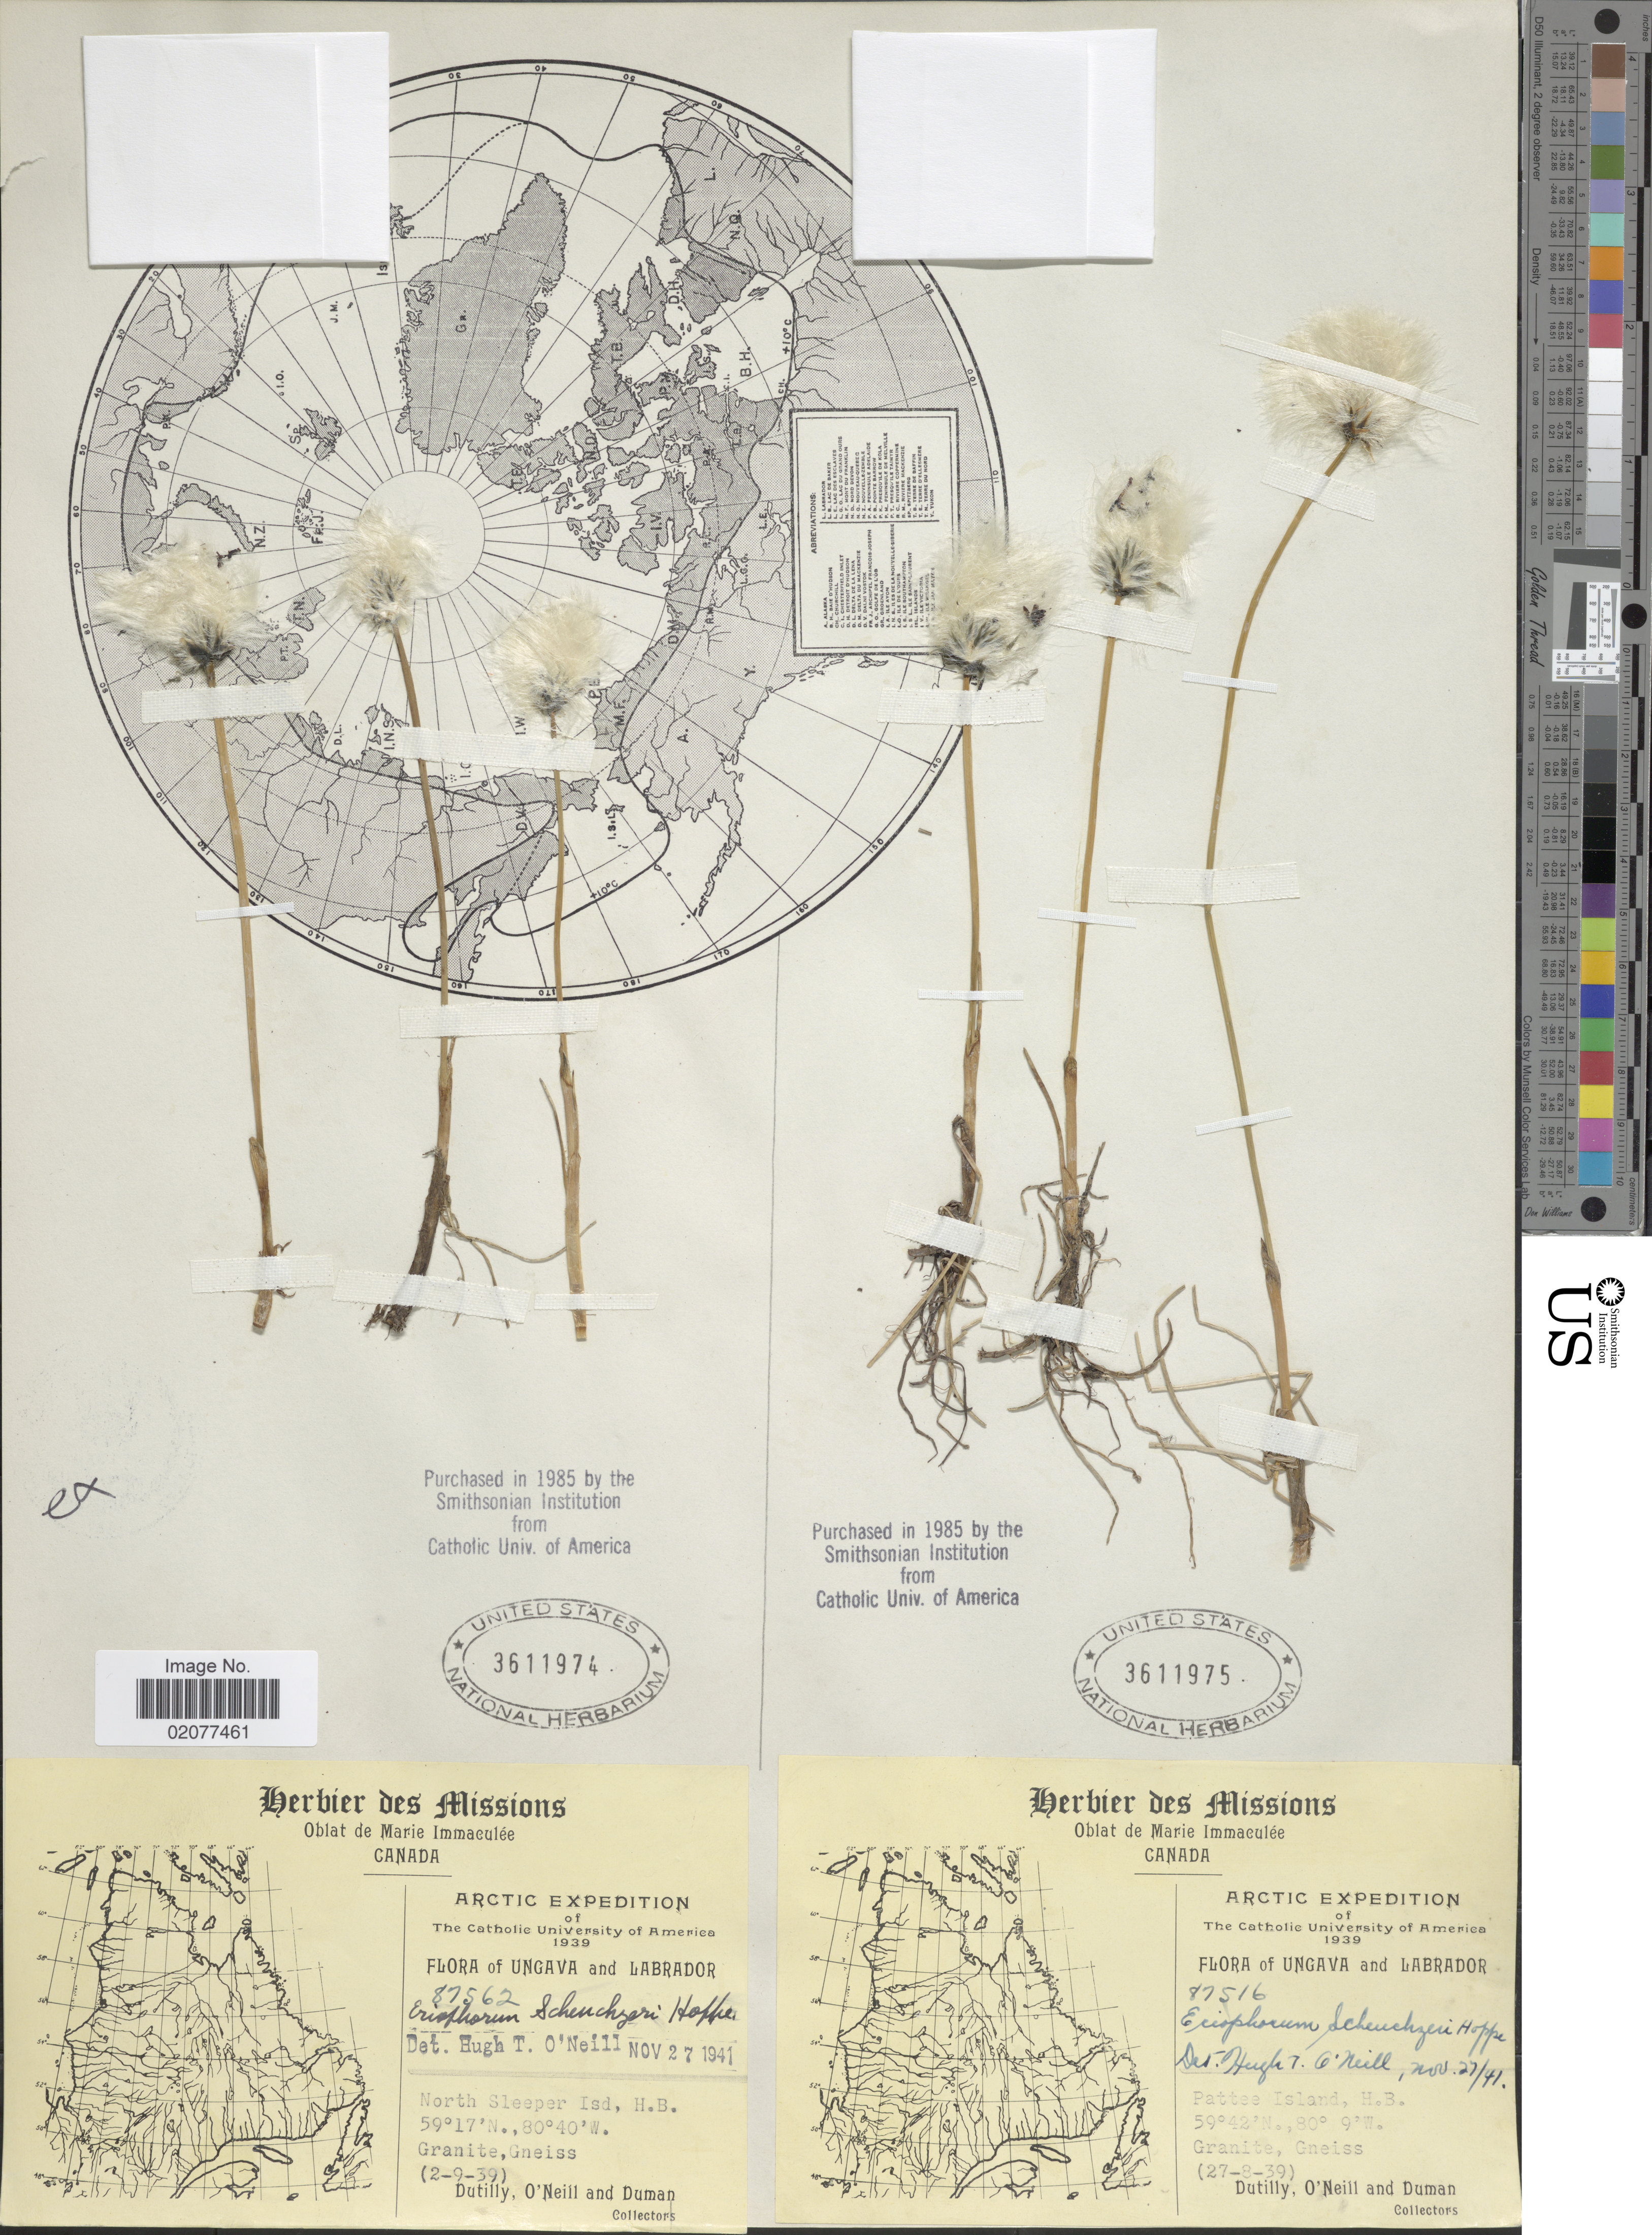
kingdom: Plantae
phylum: Tracheophyta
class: Liliopsida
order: Poales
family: Cyperaceae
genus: Eriophorum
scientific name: Eriophorum scheuchzeri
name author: Hoppe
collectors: -. Dutilly, O' Neill & -. Duman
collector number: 87562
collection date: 1939-09-02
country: Canada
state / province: Newfoundland and Labrador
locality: Arctic. Ungava and Labrador. North Sleeper Isd. H.B.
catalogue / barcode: US 3611974